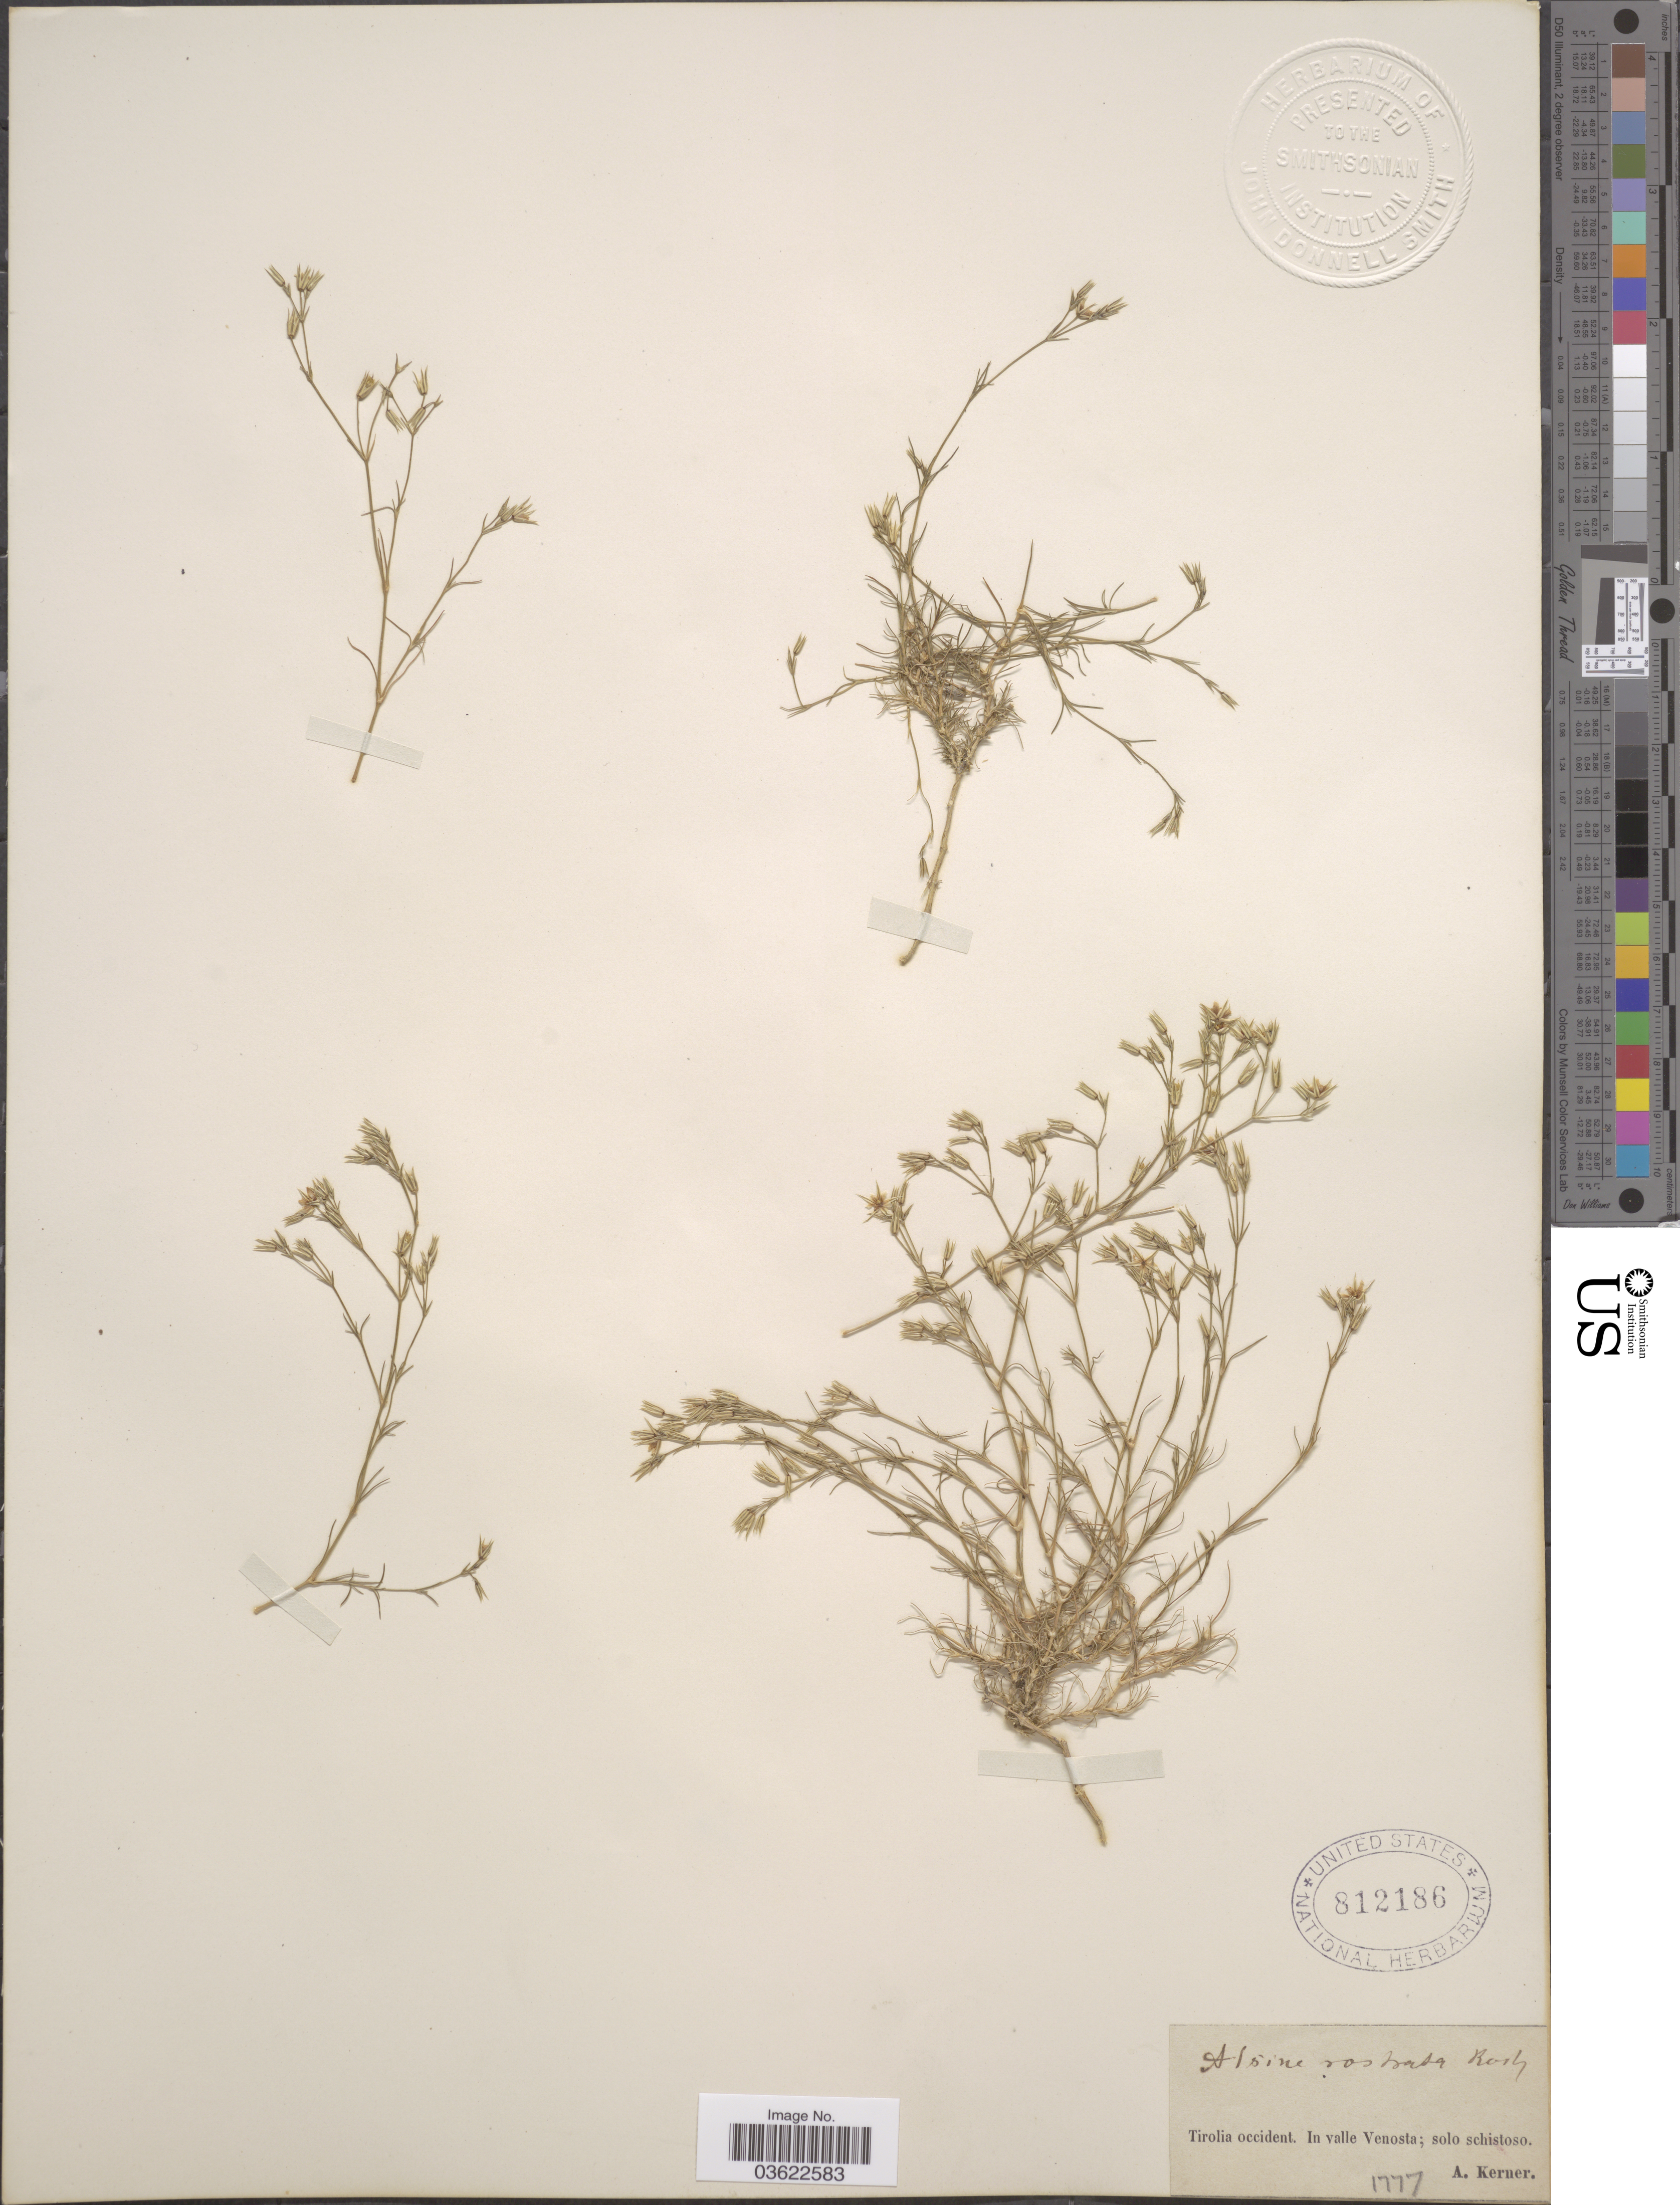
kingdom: Plantae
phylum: Tracheophyta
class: Magnoliopsida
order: Caryophyllales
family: Caryophyllaceae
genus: Arenaria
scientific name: Arenaria rostrata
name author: (Pers.) Pers. & Schleich.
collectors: A. Kerner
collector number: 1777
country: Italy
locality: Tirolia occident. In valle Venosta.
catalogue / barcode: US 812186